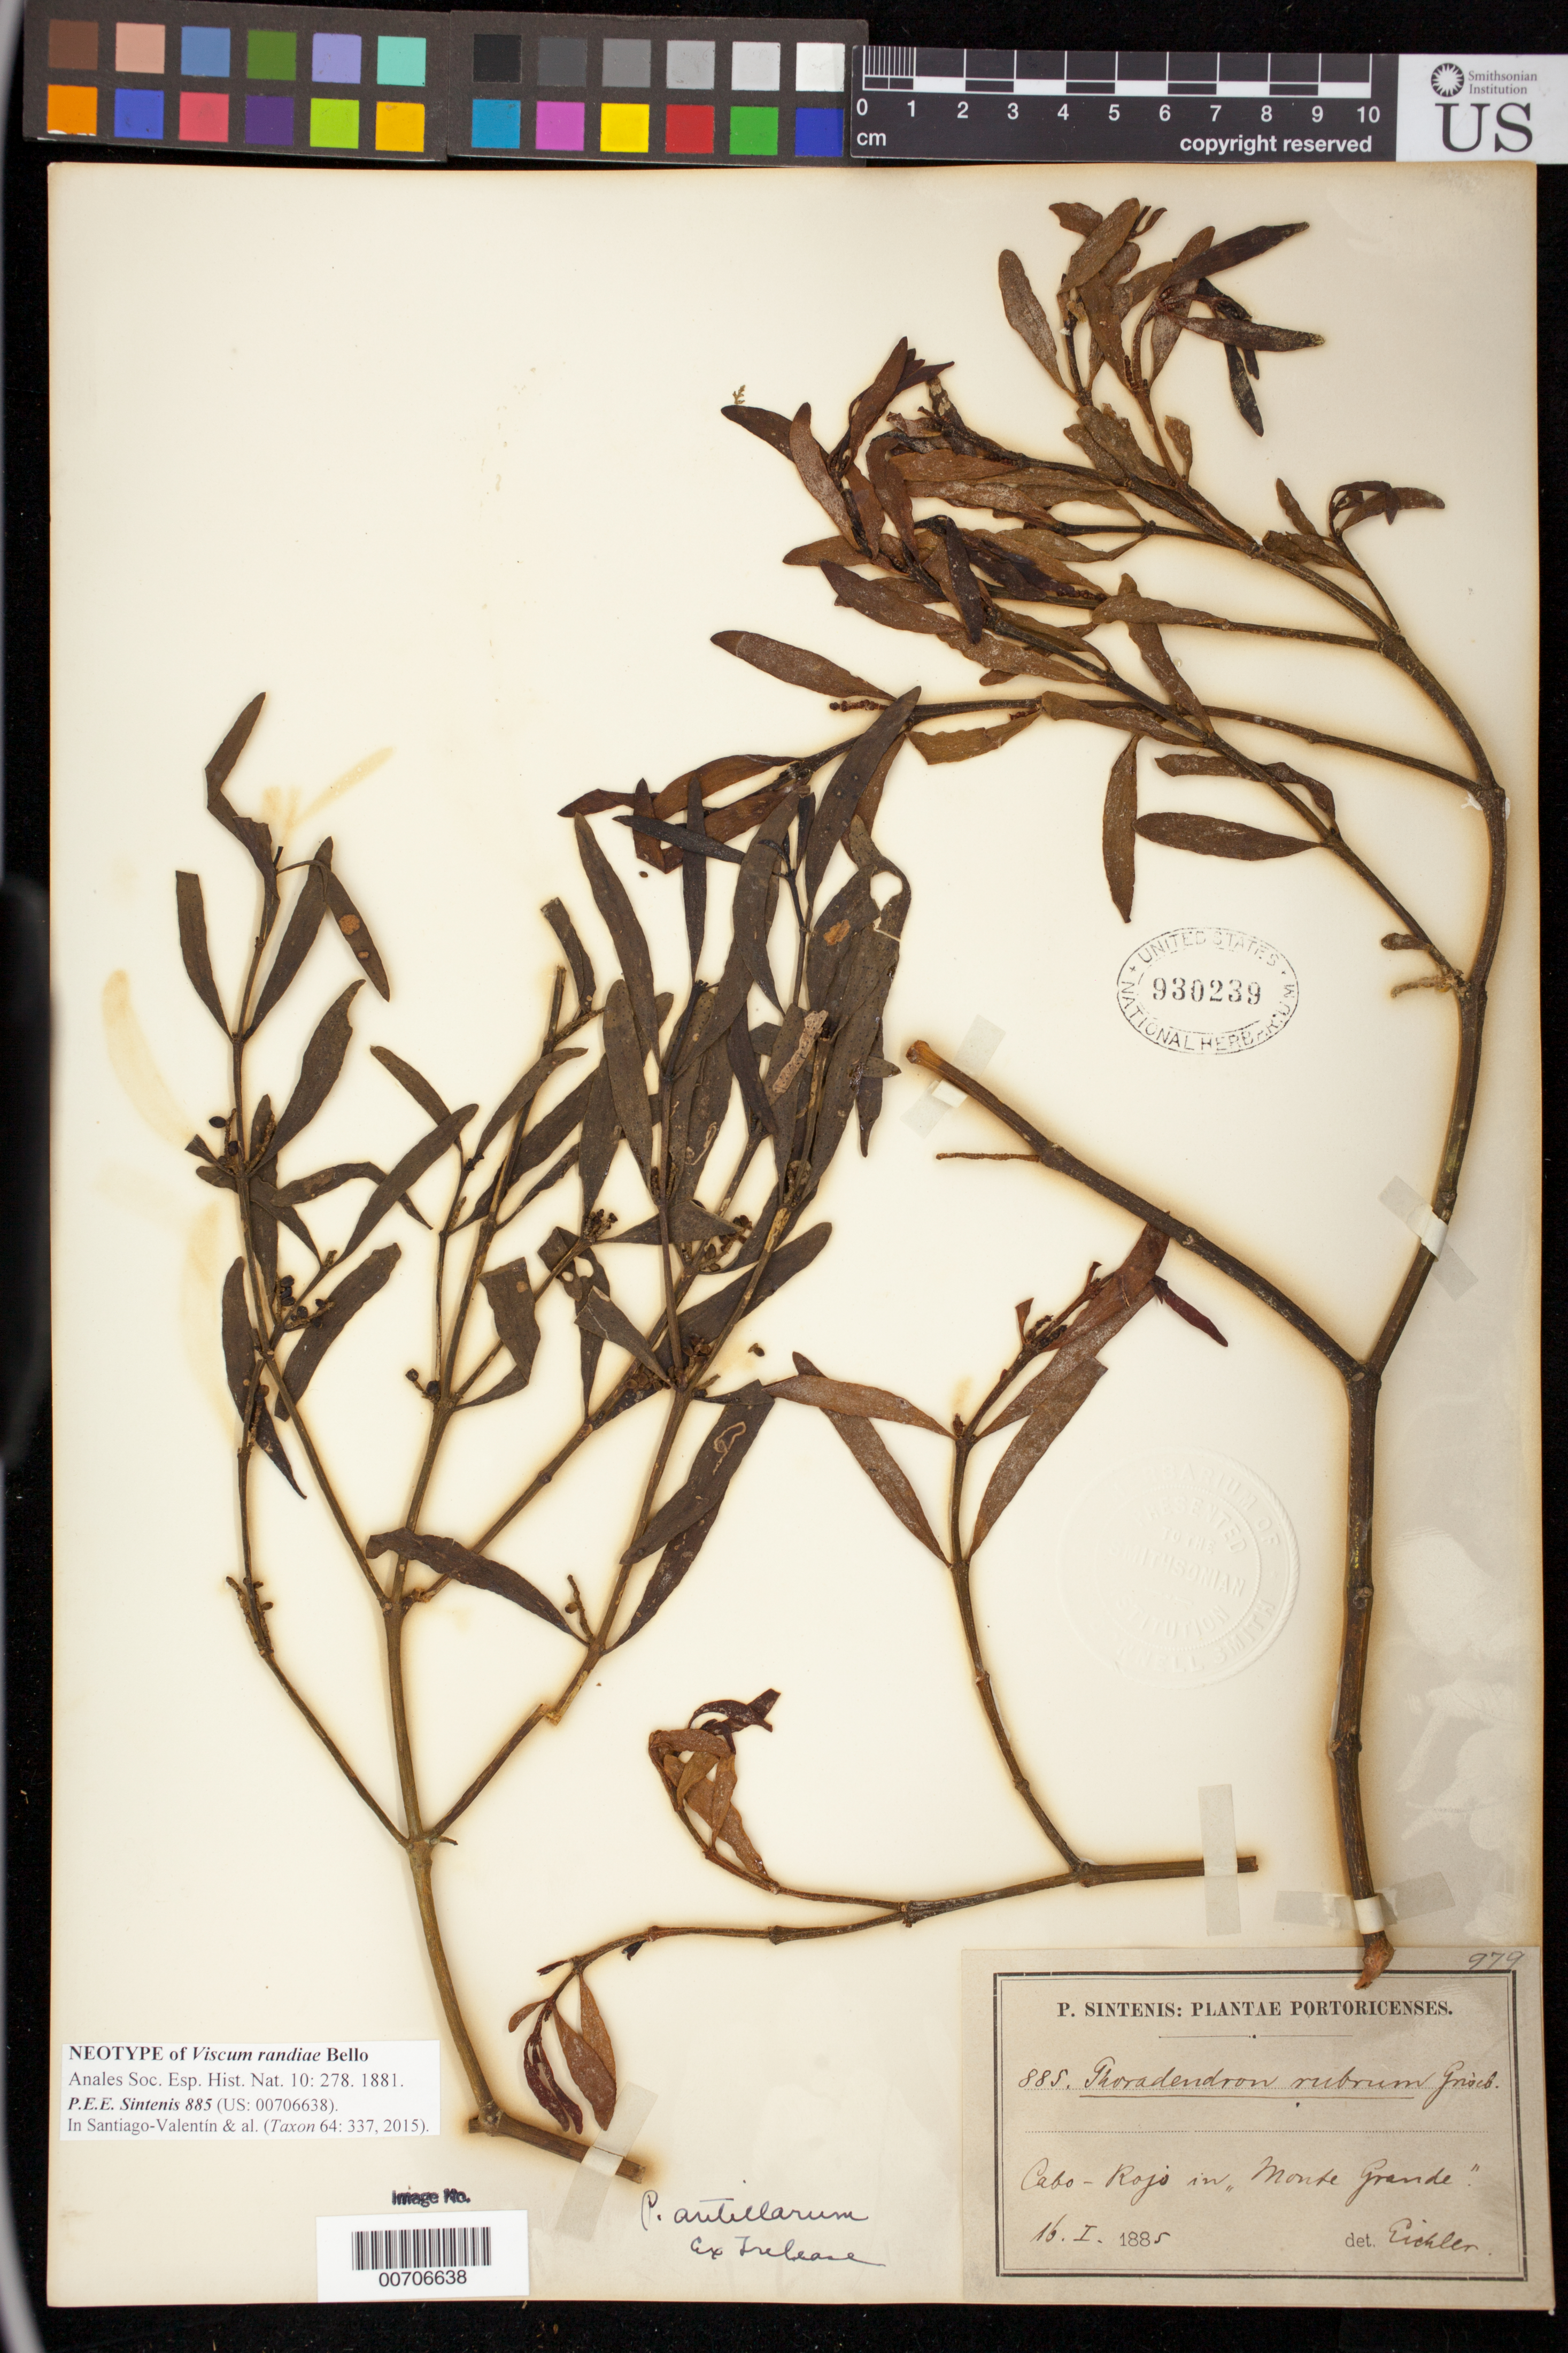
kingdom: Plantae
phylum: Tracheophyta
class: Magnoliopsida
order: Santalales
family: Viscaceae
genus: Viscum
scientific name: Viscum randiae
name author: Bello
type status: Neotype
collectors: P. Sintenis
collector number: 885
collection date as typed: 16 Jan 1885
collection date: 1885-01-16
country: Puerto Rico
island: Greater Antilles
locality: Cabo-Rojo in Monte Grande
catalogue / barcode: US 930239